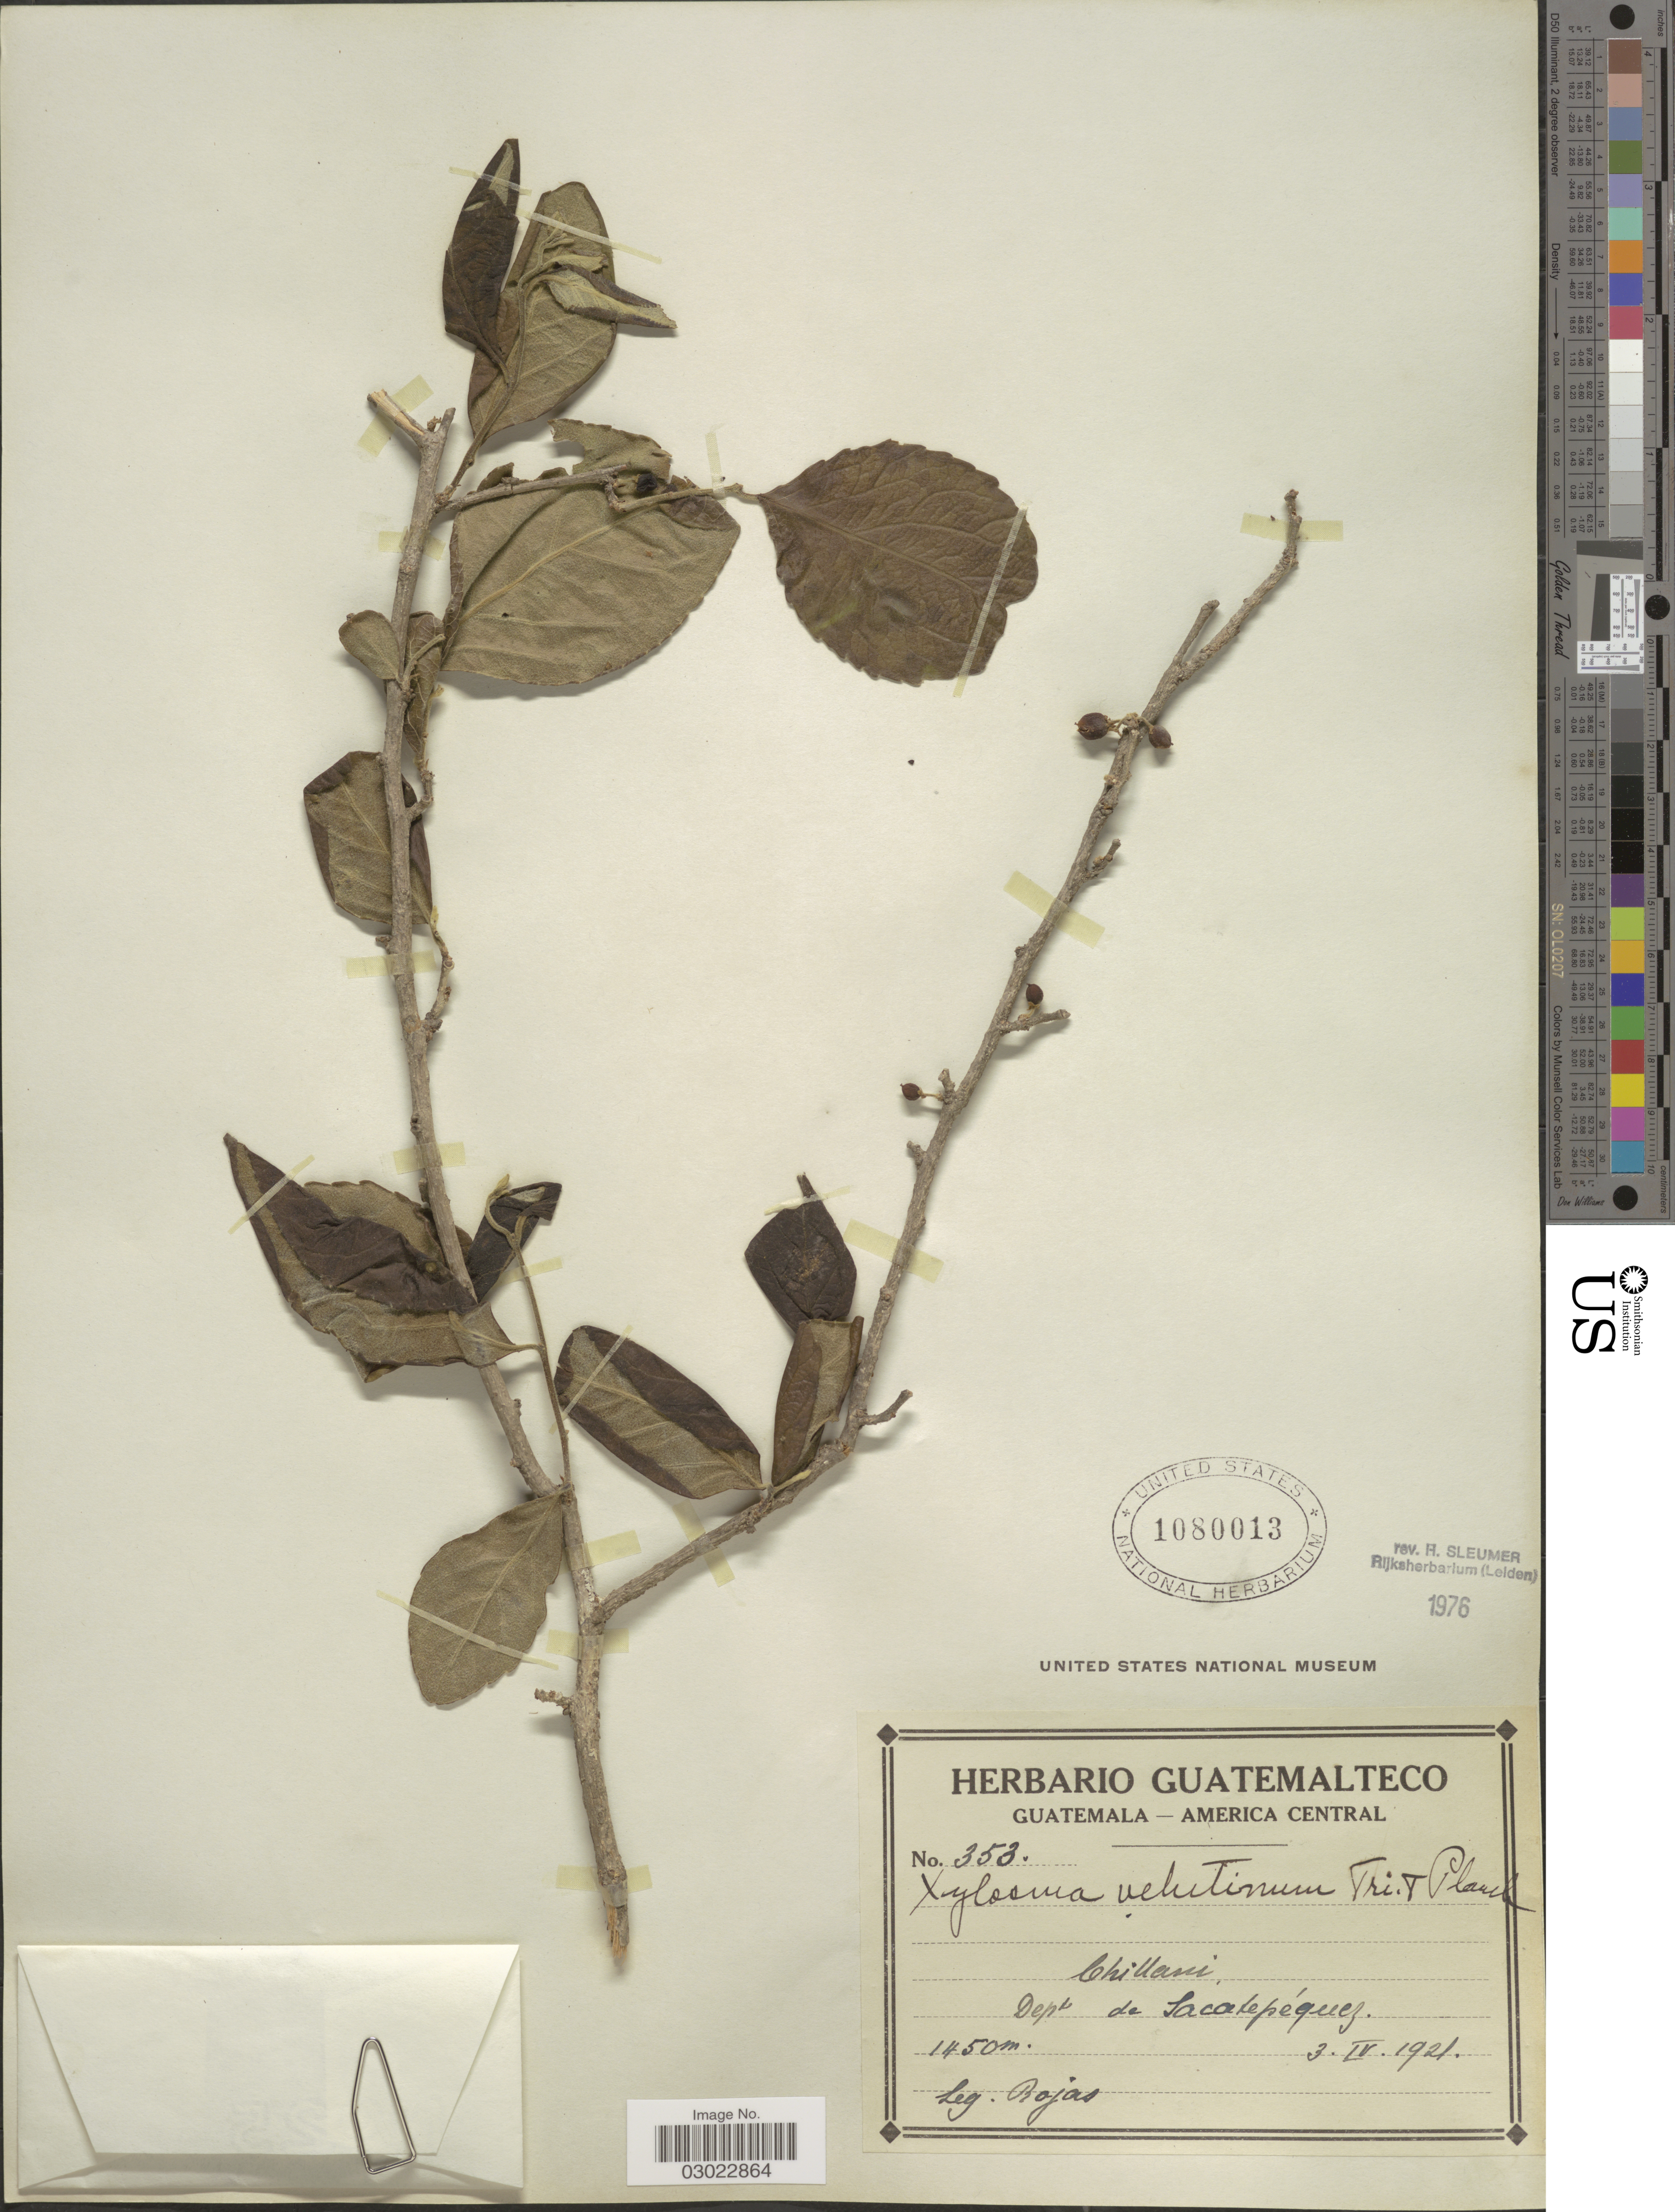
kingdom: Plantae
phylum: Tracheophyta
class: Magnoliopsida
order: Malpighiales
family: Salicaceae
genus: Xylosma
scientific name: Xylosma velutina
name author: (Tul.) Triana & Planch.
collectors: Rojas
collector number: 353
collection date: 1921-04-03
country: Guatemala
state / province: Sacatepéquez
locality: Chillani. Dept de Sacatepéquez.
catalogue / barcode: US 1080013